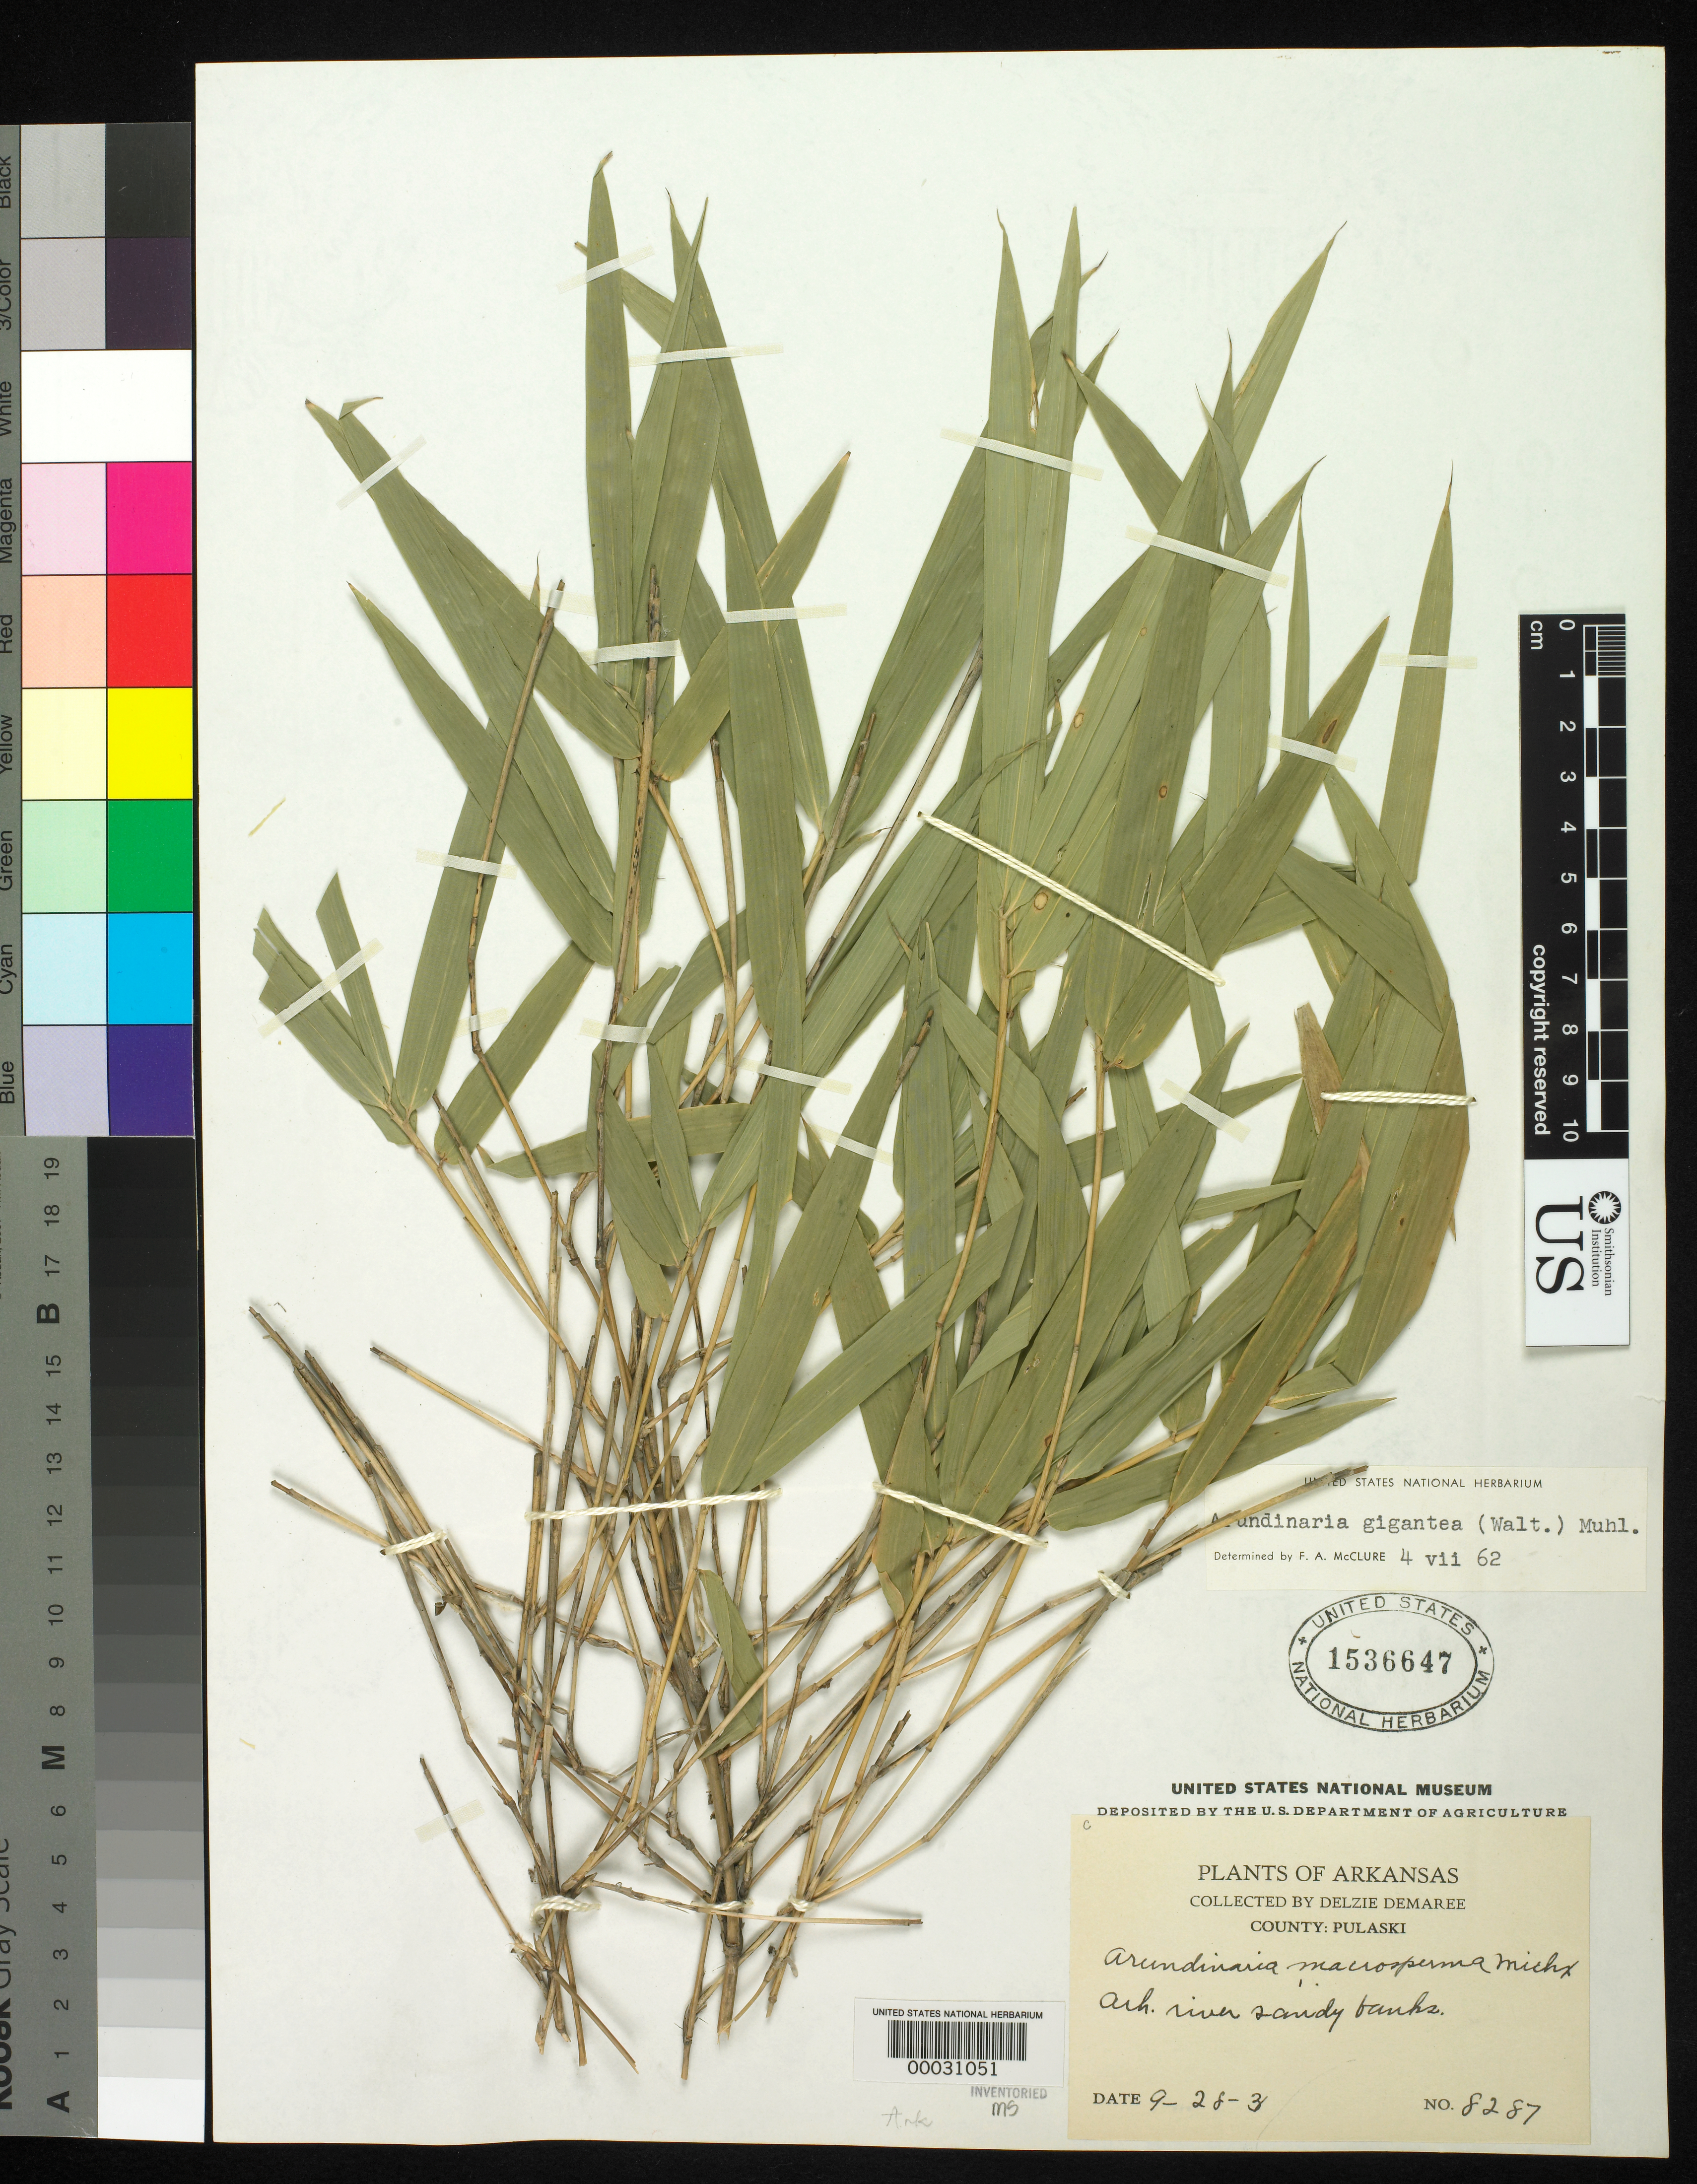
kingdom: Plantae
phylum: Tracheophyta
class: Liliopsida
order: Poales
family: Poaceae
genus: Arundinaria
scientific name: Arundinaria gigantea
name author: (Walter) Muhl.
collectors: D. Demaree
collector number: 8287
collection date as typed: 28 Sep 1937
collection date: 1937-09-28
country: United States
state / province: Arkansas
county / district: Pulaski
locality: Arkansas river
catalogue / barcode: US 1536647